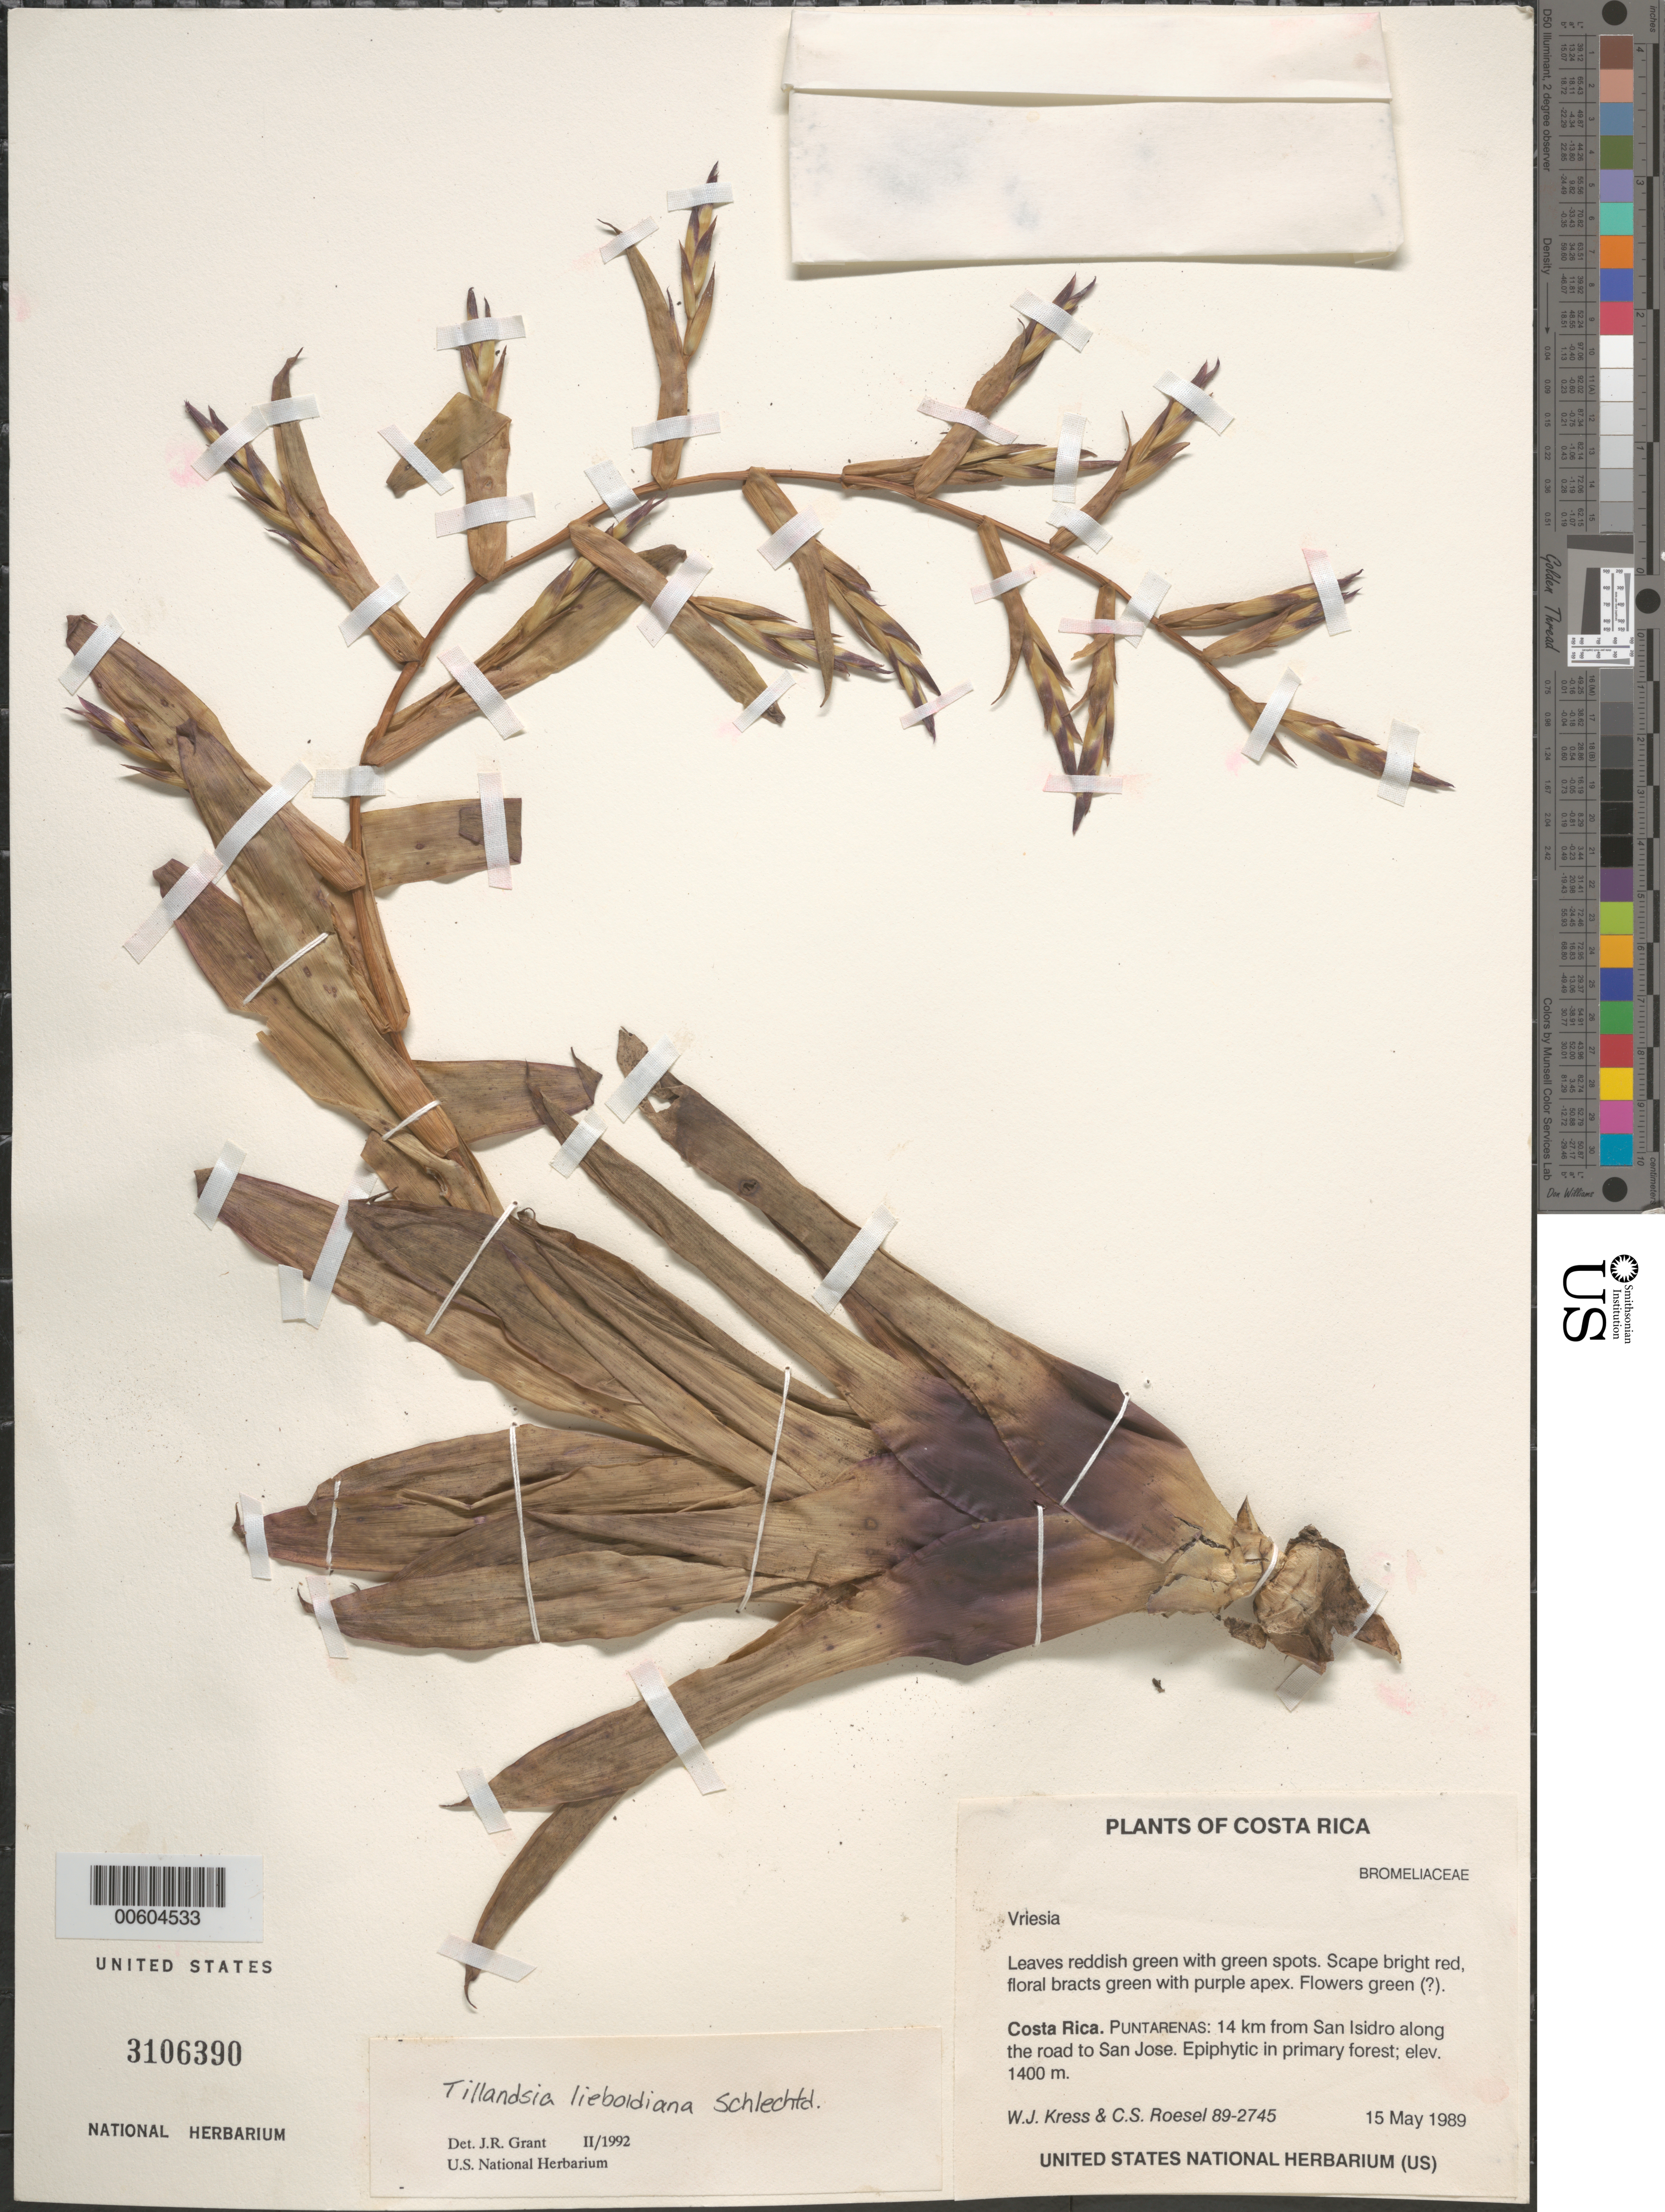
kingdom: Plantae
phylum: Tracheophyta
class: Liliopsida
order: Poales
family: Bromeliaceae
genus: Tillandsia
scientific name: Tillandsia leiboldiana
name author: Schltdl.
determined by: Grant, J. R., (SWITZERLAND)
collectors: W. J. Kress & C. S. Roesel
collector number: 89-2745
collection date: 1989-05-15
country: Costa Rica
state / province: Puntarenas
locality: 14 km from San Isidro along the road to San Jose. Epiphytic in primary forest.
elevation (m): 1400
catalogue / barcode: US 3106390